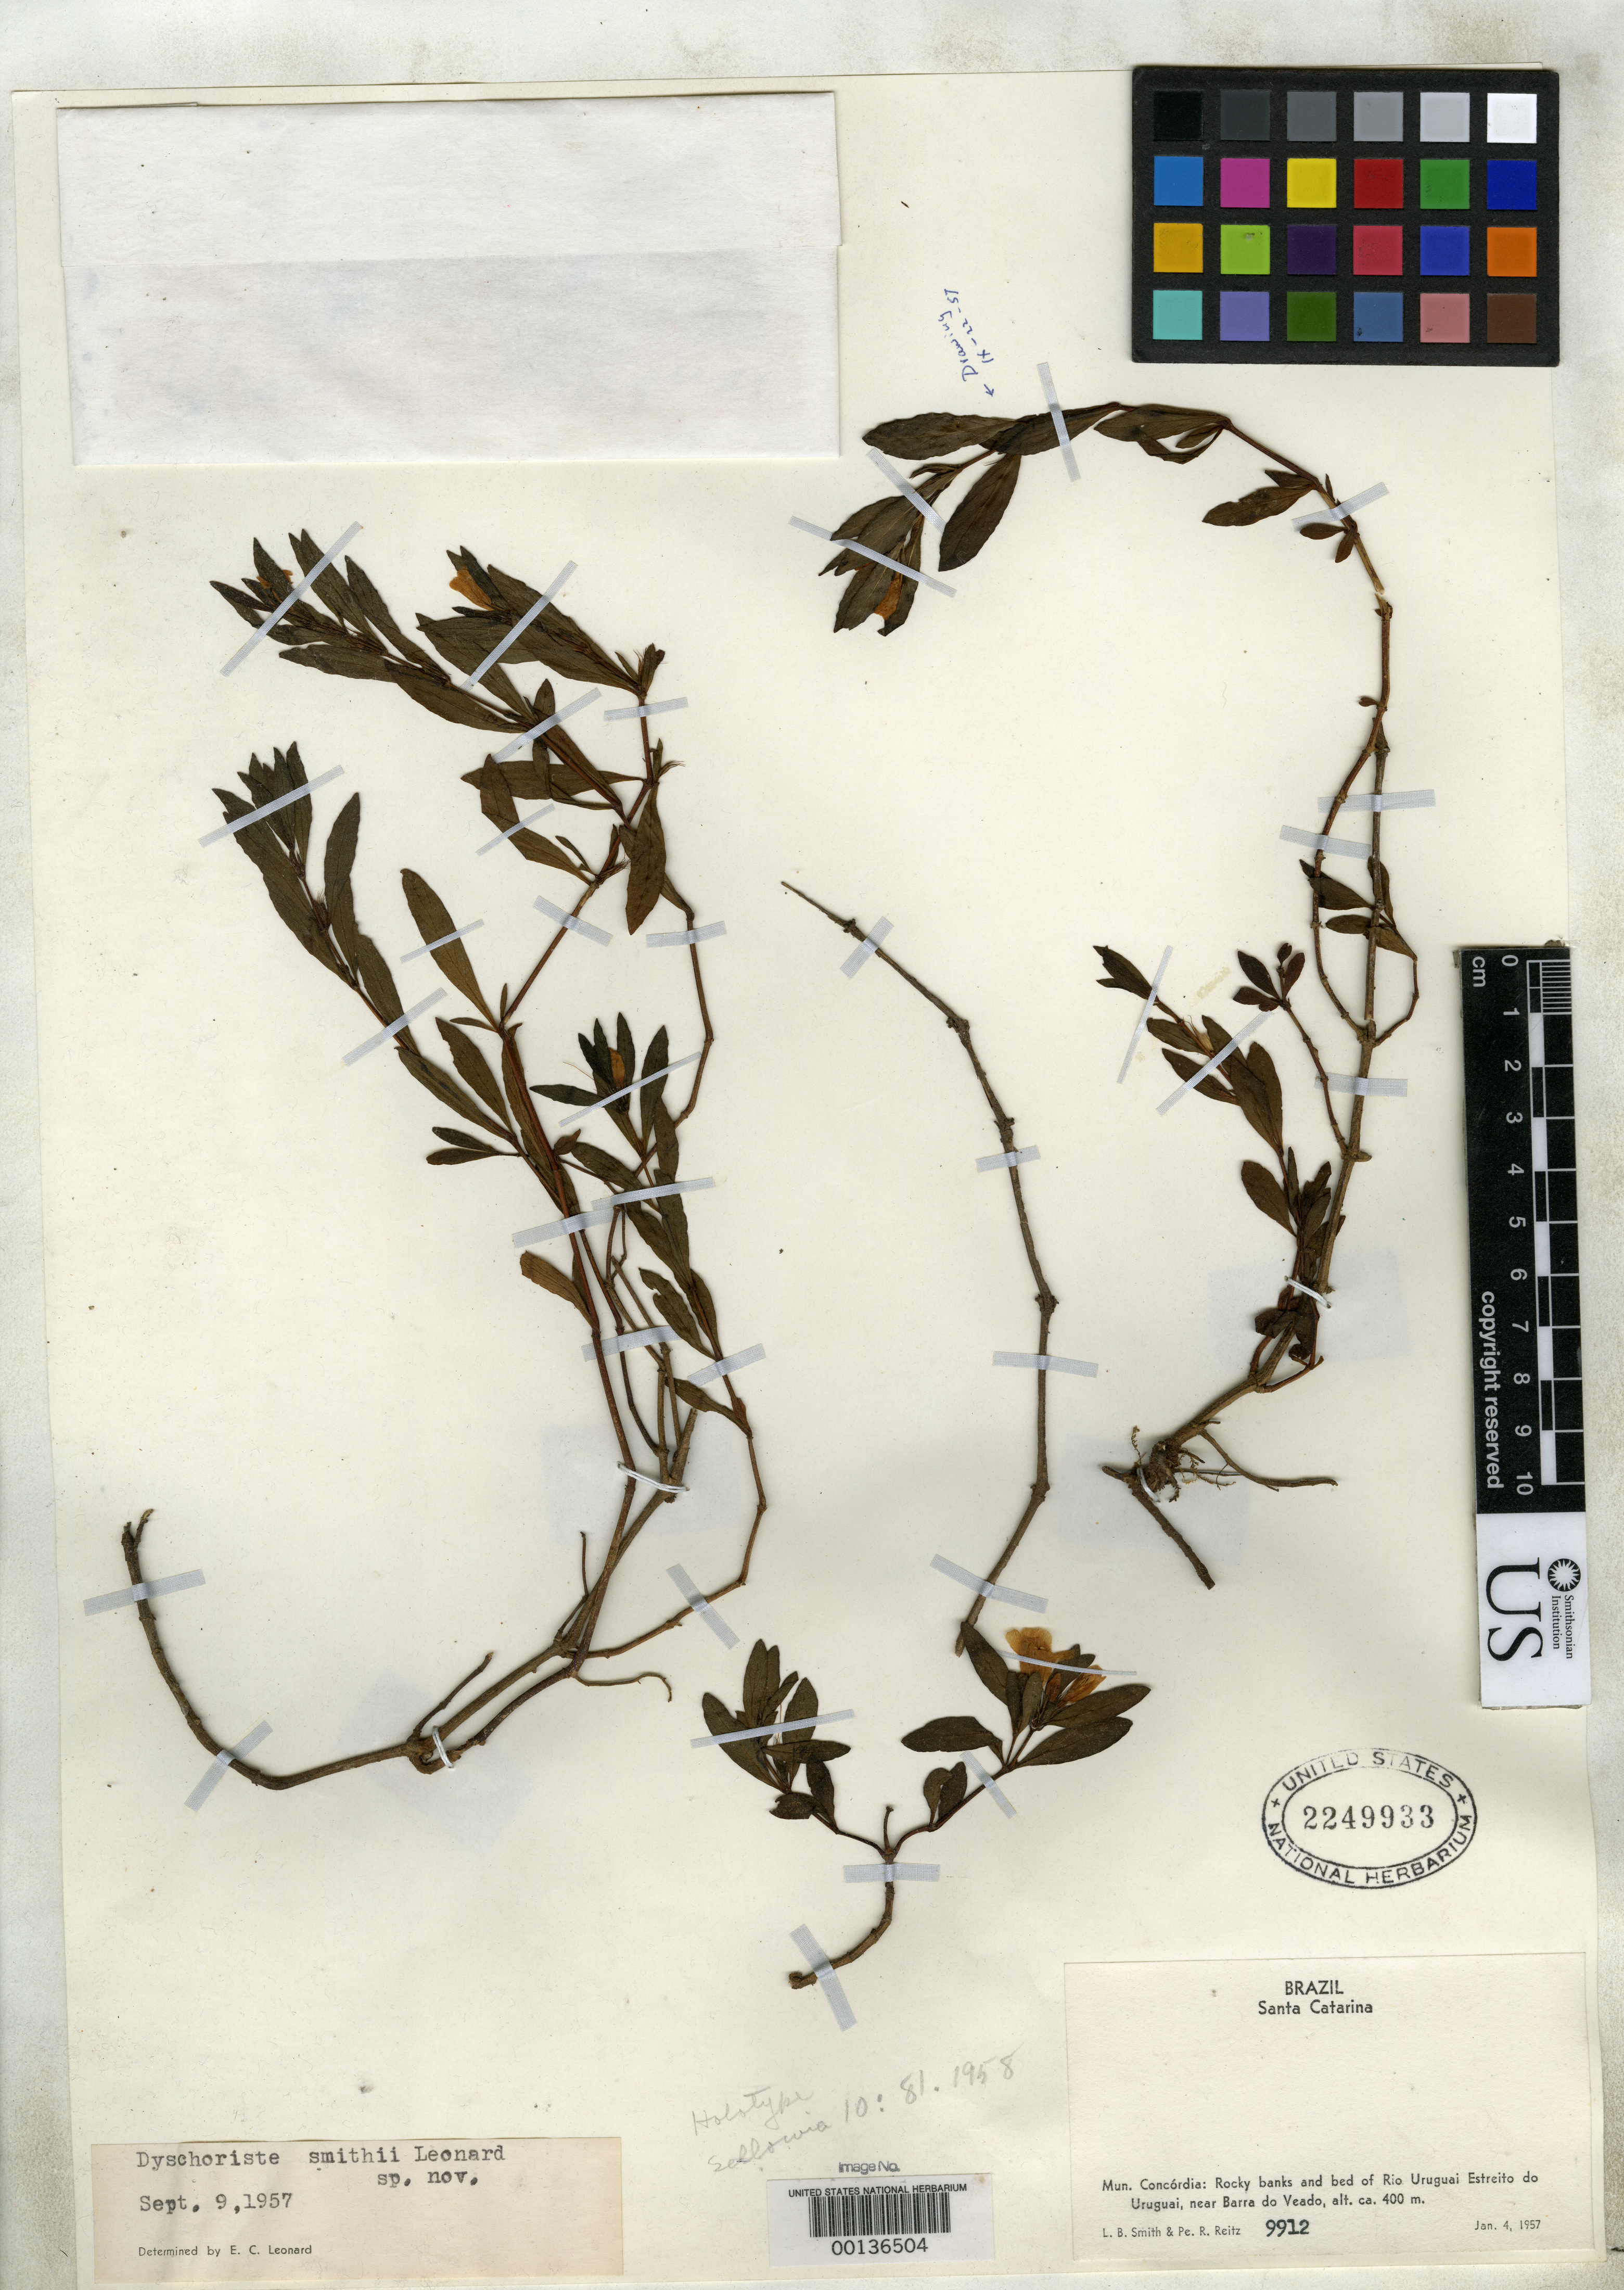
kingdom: Plantae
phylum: Tracheophyta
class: Magnoliopsida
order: Lamiales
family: Acanthaceae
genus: Dyschoriste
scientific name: Dyschoriste smithii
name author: Leonard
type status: Holotype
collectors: L. Smith & R. Reitz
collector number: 9912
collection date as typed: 04 Jan 1957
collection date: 1957-01-04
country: Brazil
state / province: Santa Catarina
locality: Concordia, Rio Uruguai Estreito Douruguai.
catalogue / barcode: US 2249933